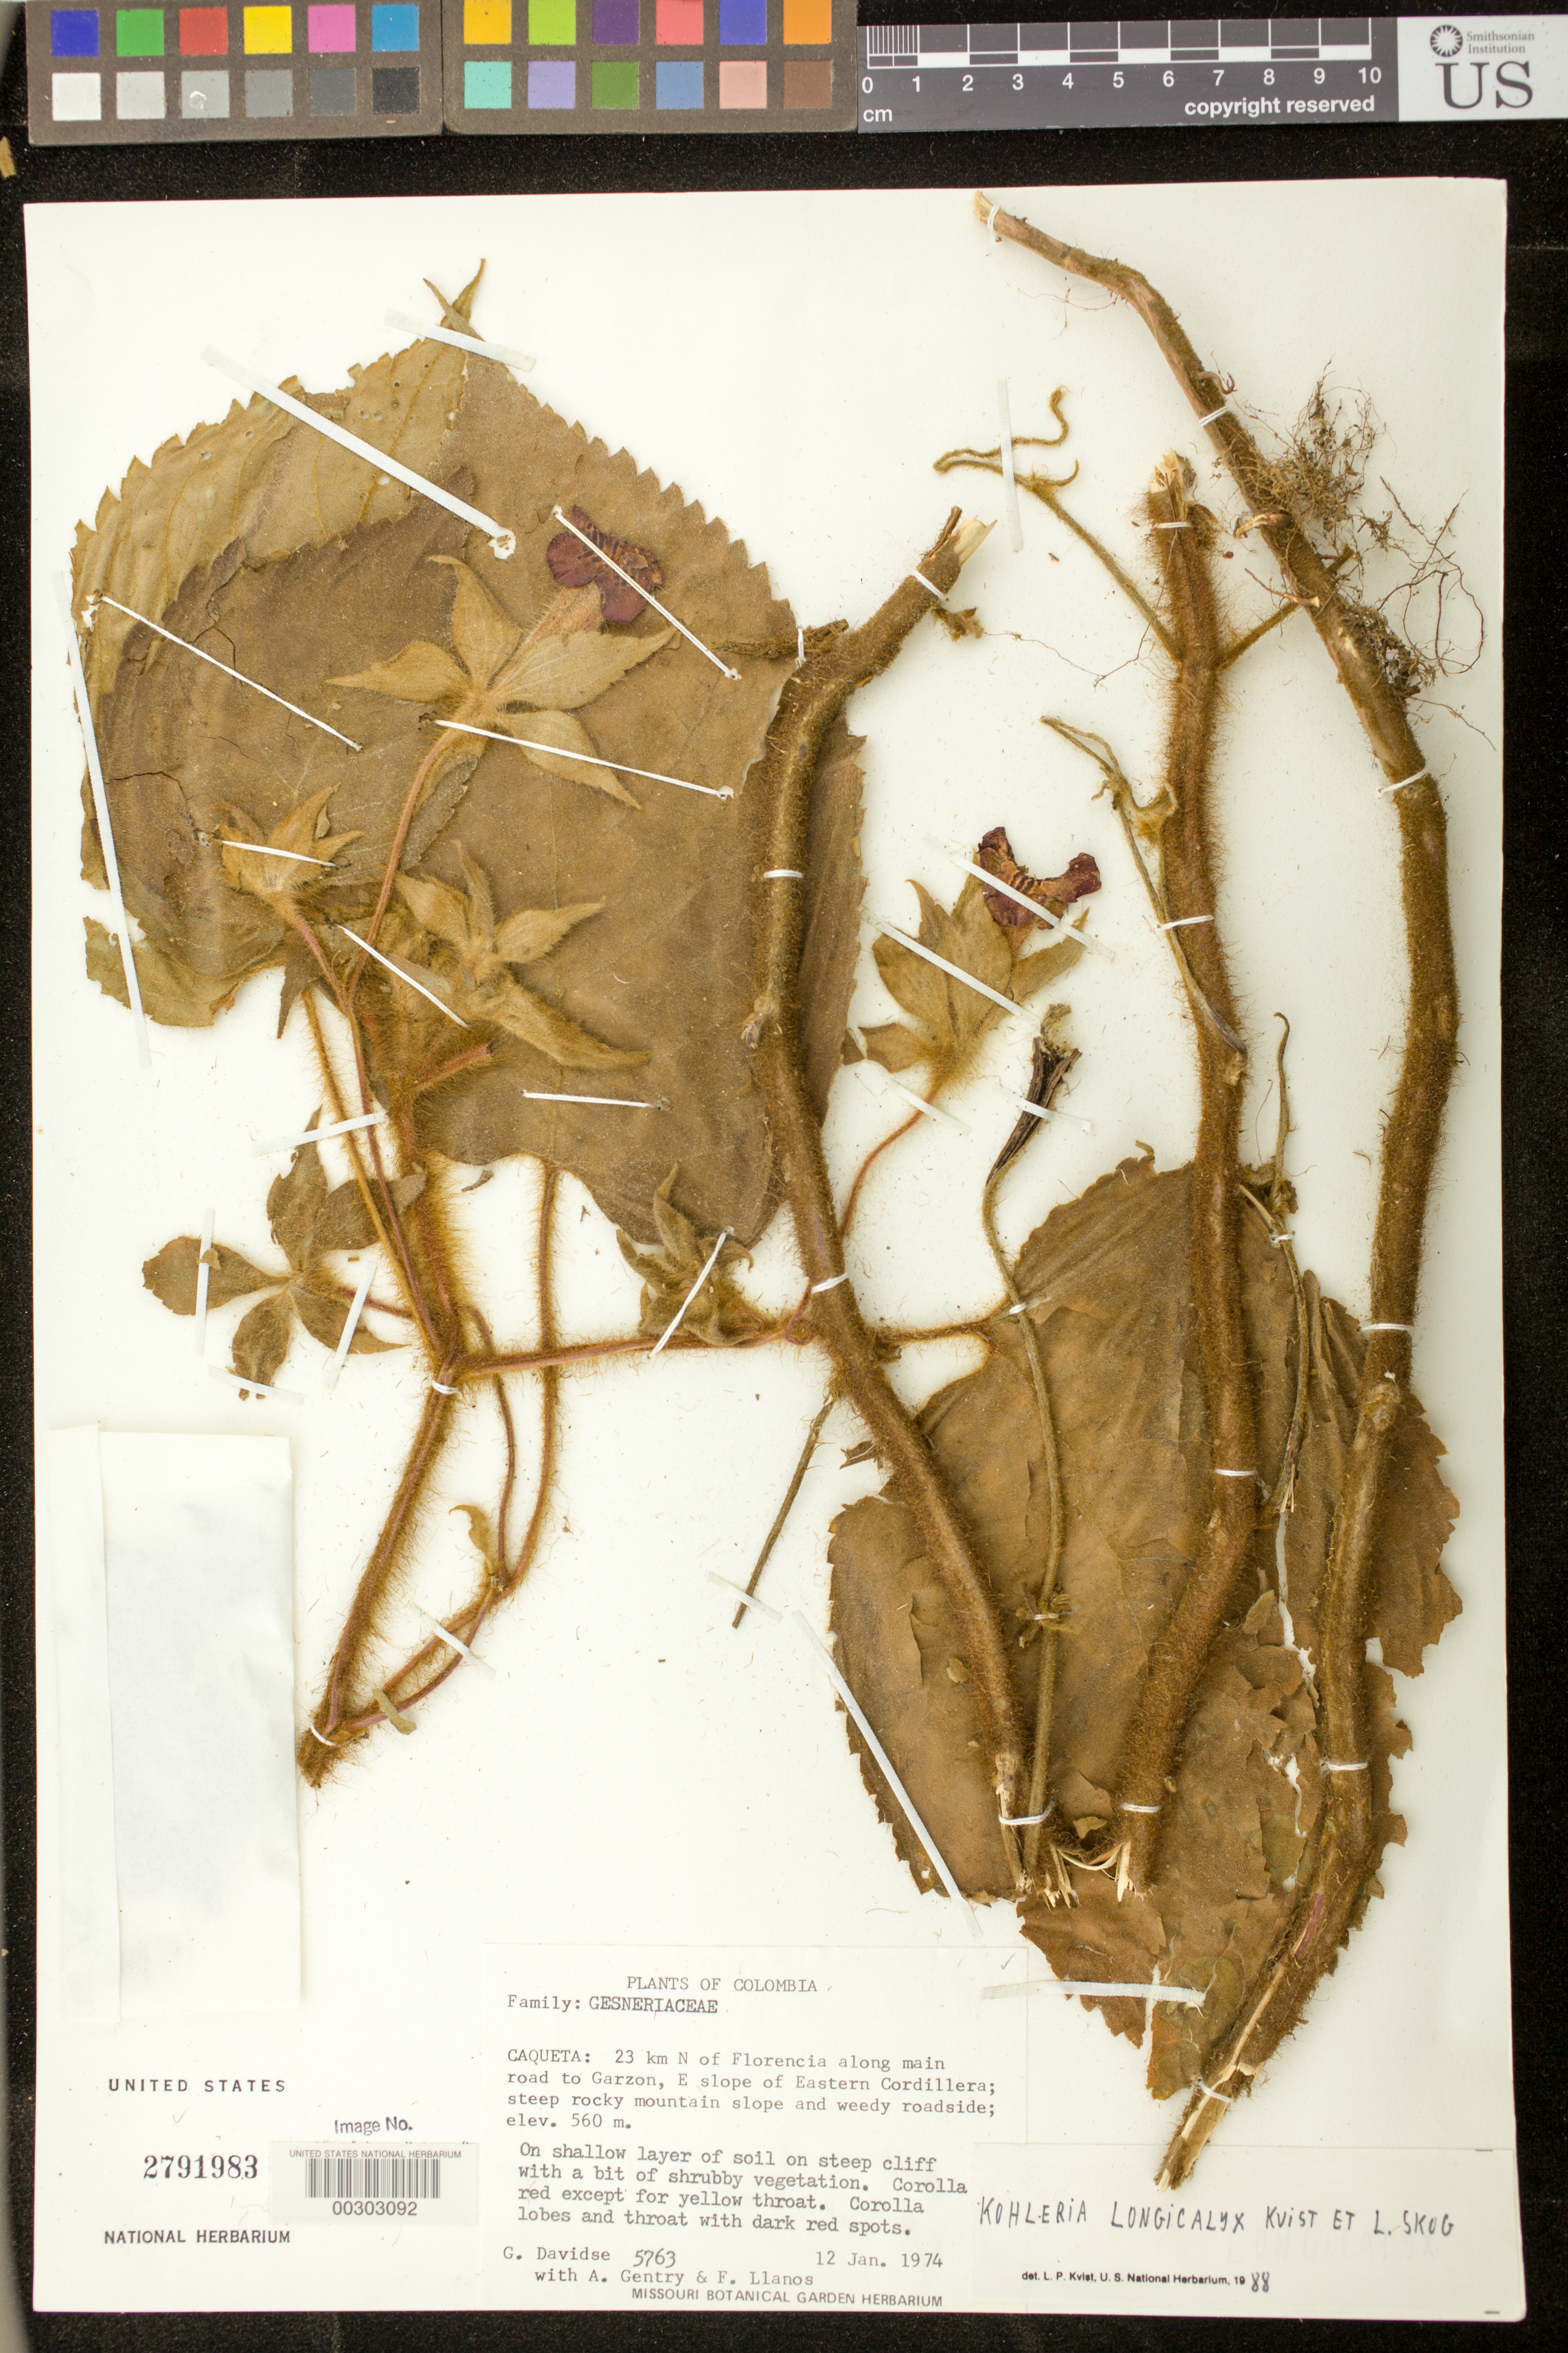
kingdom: Plantae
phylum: Tracheophyta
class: Magnoliopsida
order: Lamiales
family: Gesneriaceae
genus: Kohleria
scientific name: Kohleria longicalyx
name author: L.P. Kvist & L.E. Skog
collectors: G. Davidse, A. H. Gentry & F. Llanos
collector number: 5763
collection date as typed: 12 Jan 1974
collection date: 1974-01-12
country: Colombia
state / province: Caquetá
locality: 23 km N of Florencia along main road to Garzon, E slope of eastern cordillera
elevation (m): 560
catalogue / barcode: US 2791983